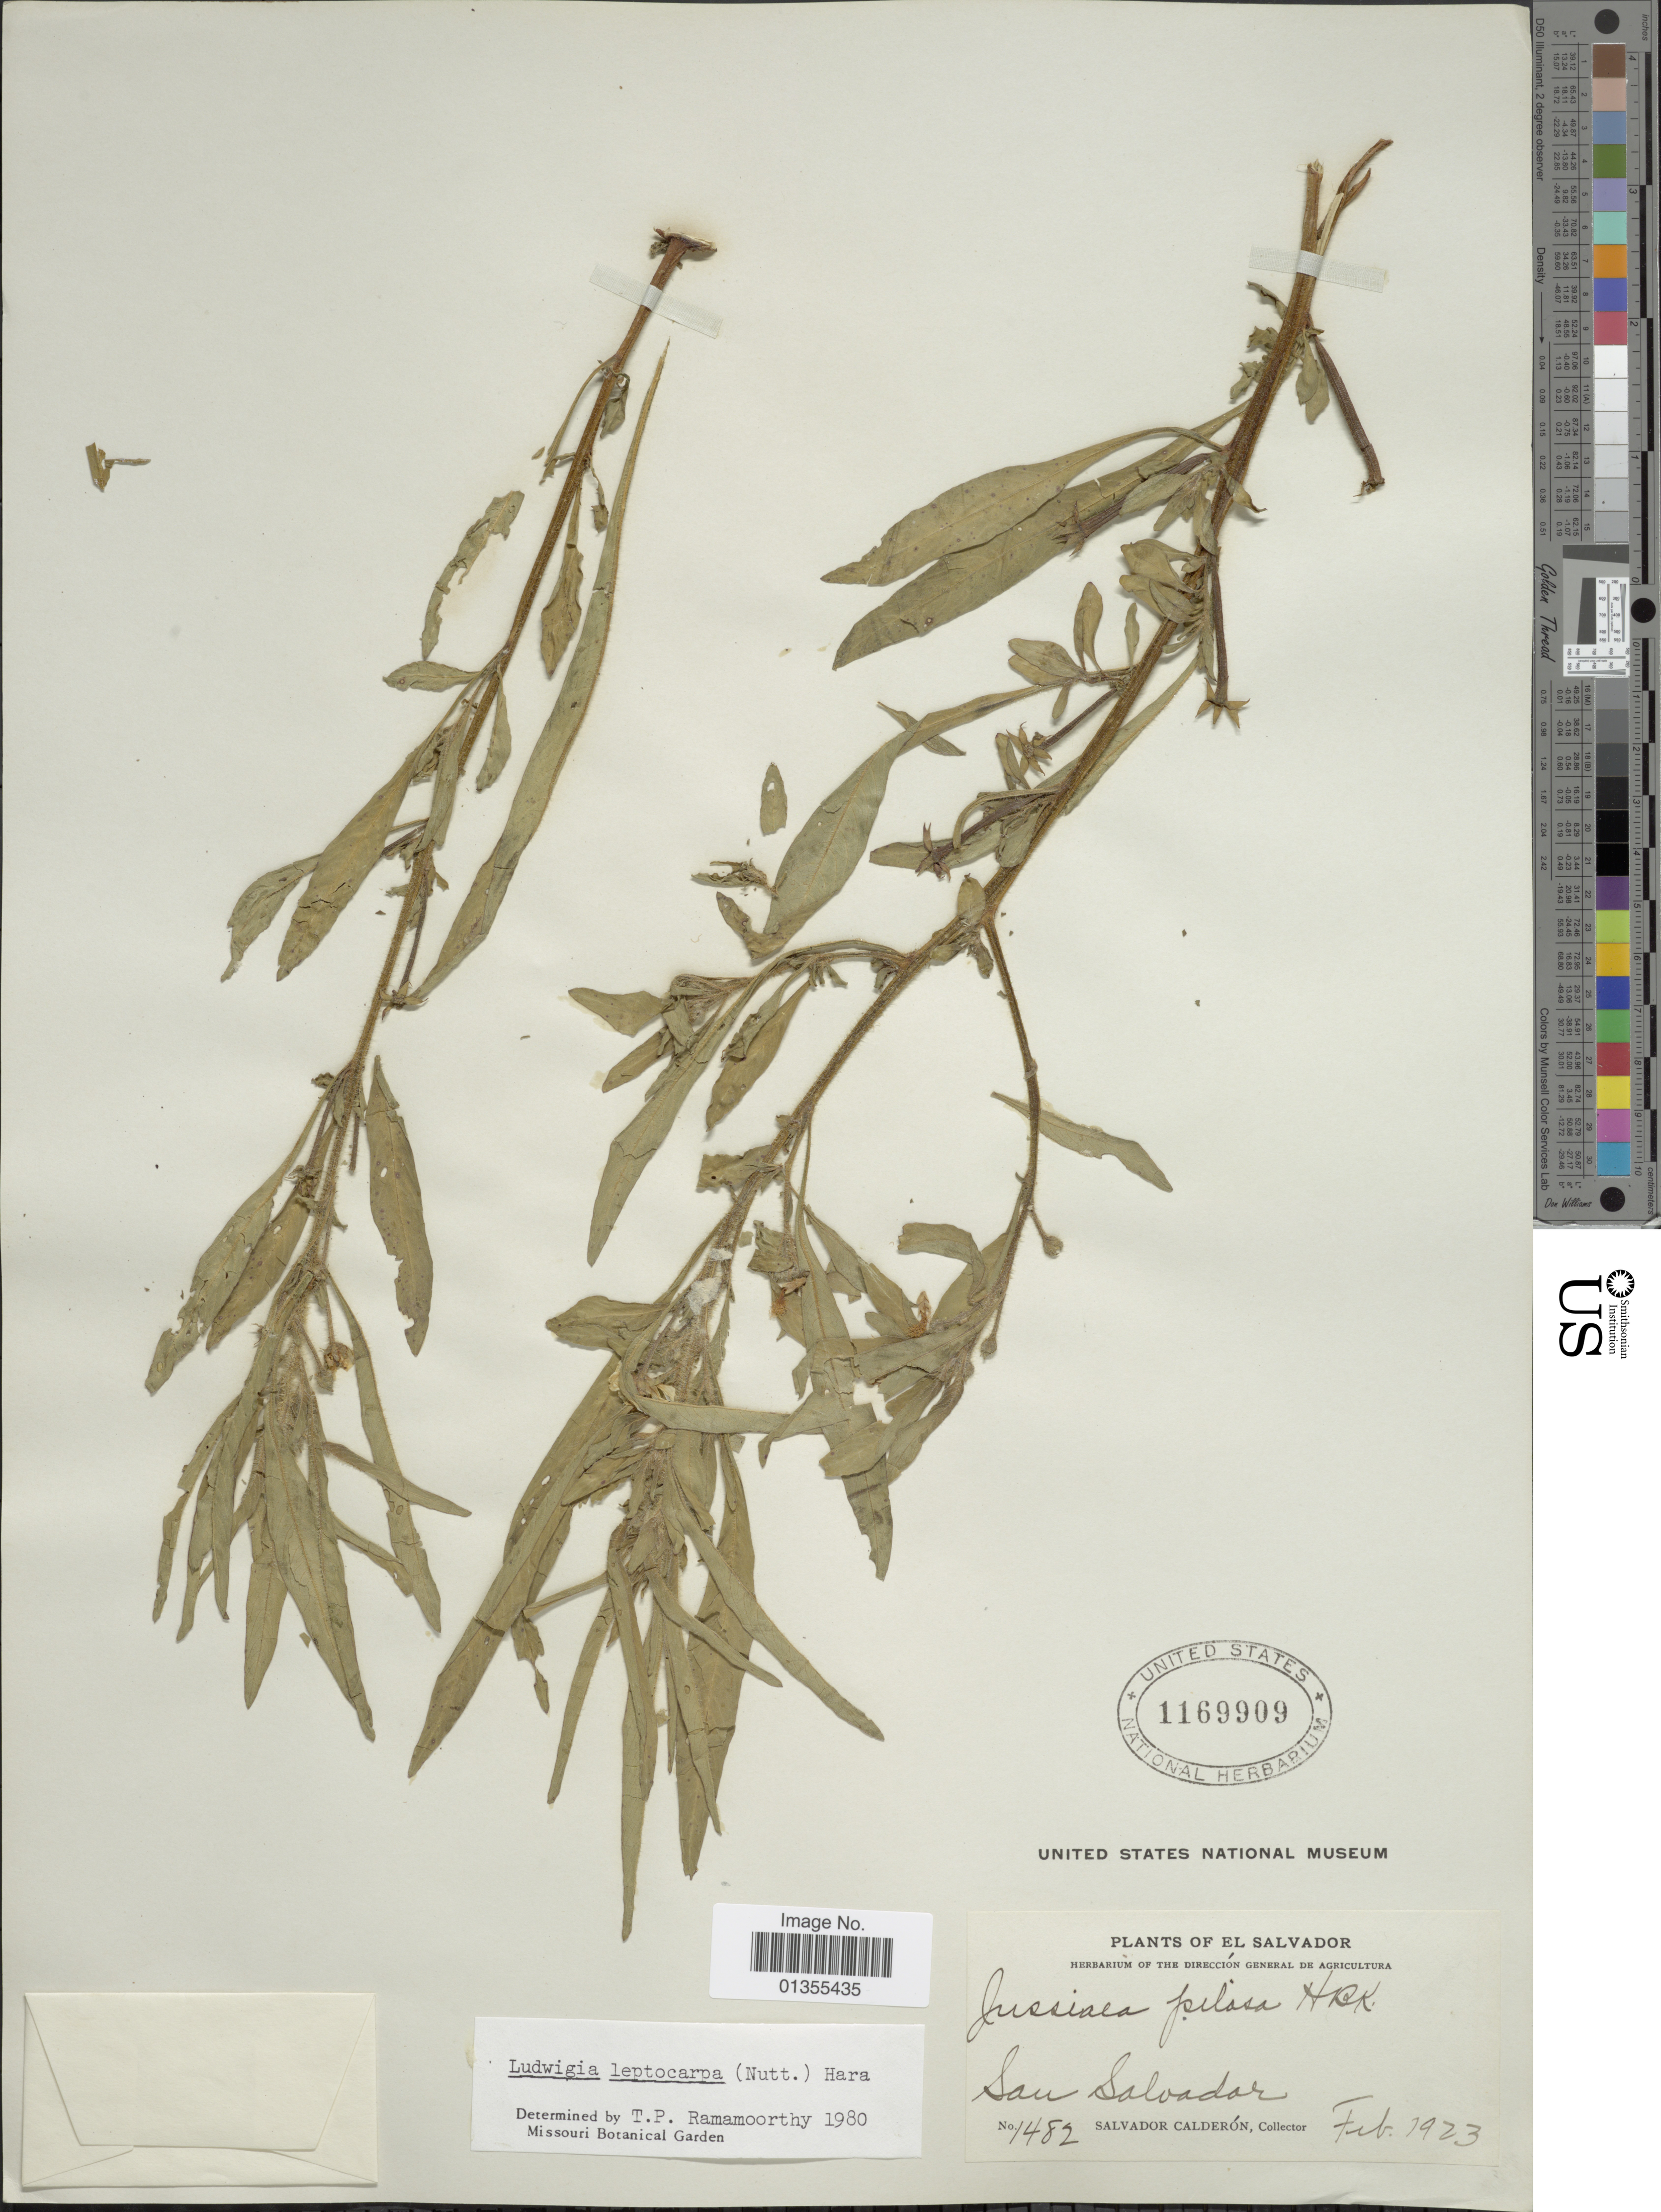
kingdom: Plantae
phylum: Tracheophyta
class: Magnoliopsida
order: Myrtales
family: Onagraceae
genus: Ludwigia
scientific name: Ludwigia nervosa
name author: (Poir.) H. Hara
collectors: S. Calderón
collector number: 1482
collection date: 1923-02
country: El Salvador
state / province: San Salvador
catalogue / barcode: US 1169909